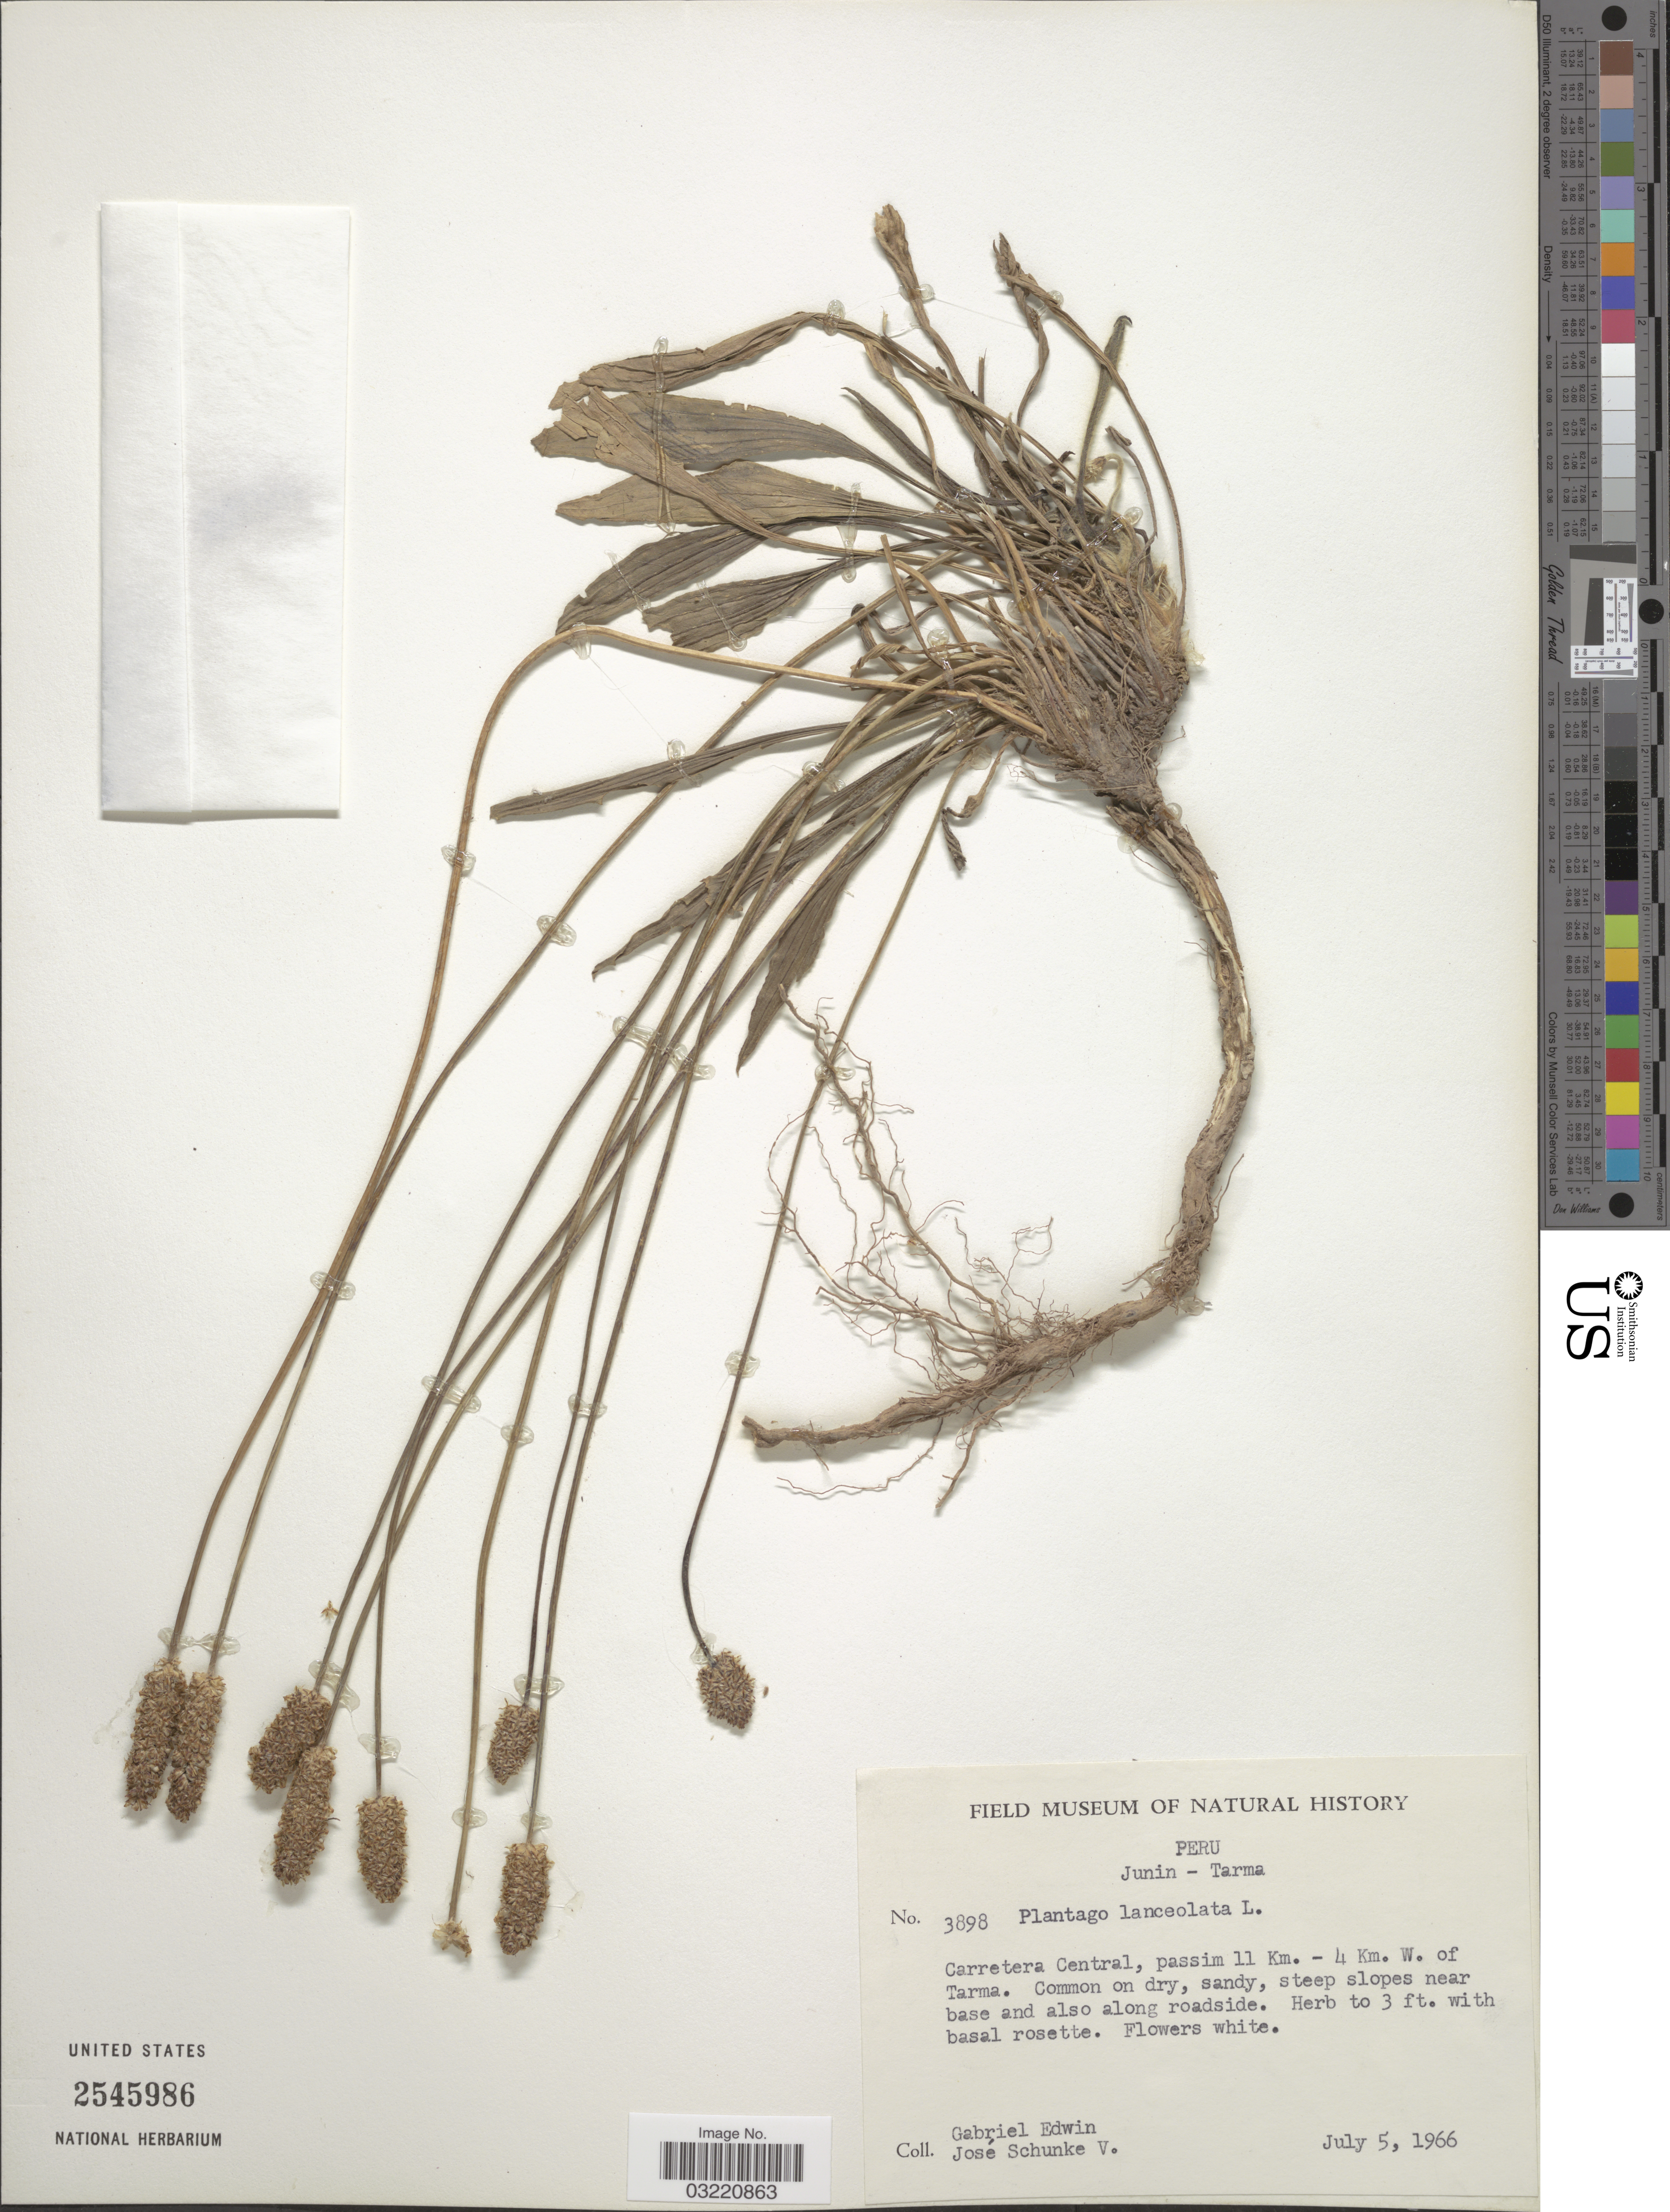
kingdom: Plantae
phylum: Tracheophyta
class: Magnoliopsida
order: Lamiales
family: Plantaginaceae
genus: Plantago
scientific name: Plantago lanceolata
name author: L.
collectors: G. Edwin & J. Schunke Vigo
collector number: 3898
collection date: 1966-07-05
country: Peru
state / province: Junín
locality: Junin - Tarma. Carretera Central, passim 11 Km. - 4 Km. W. of Tarma.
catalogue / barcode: US 2545986